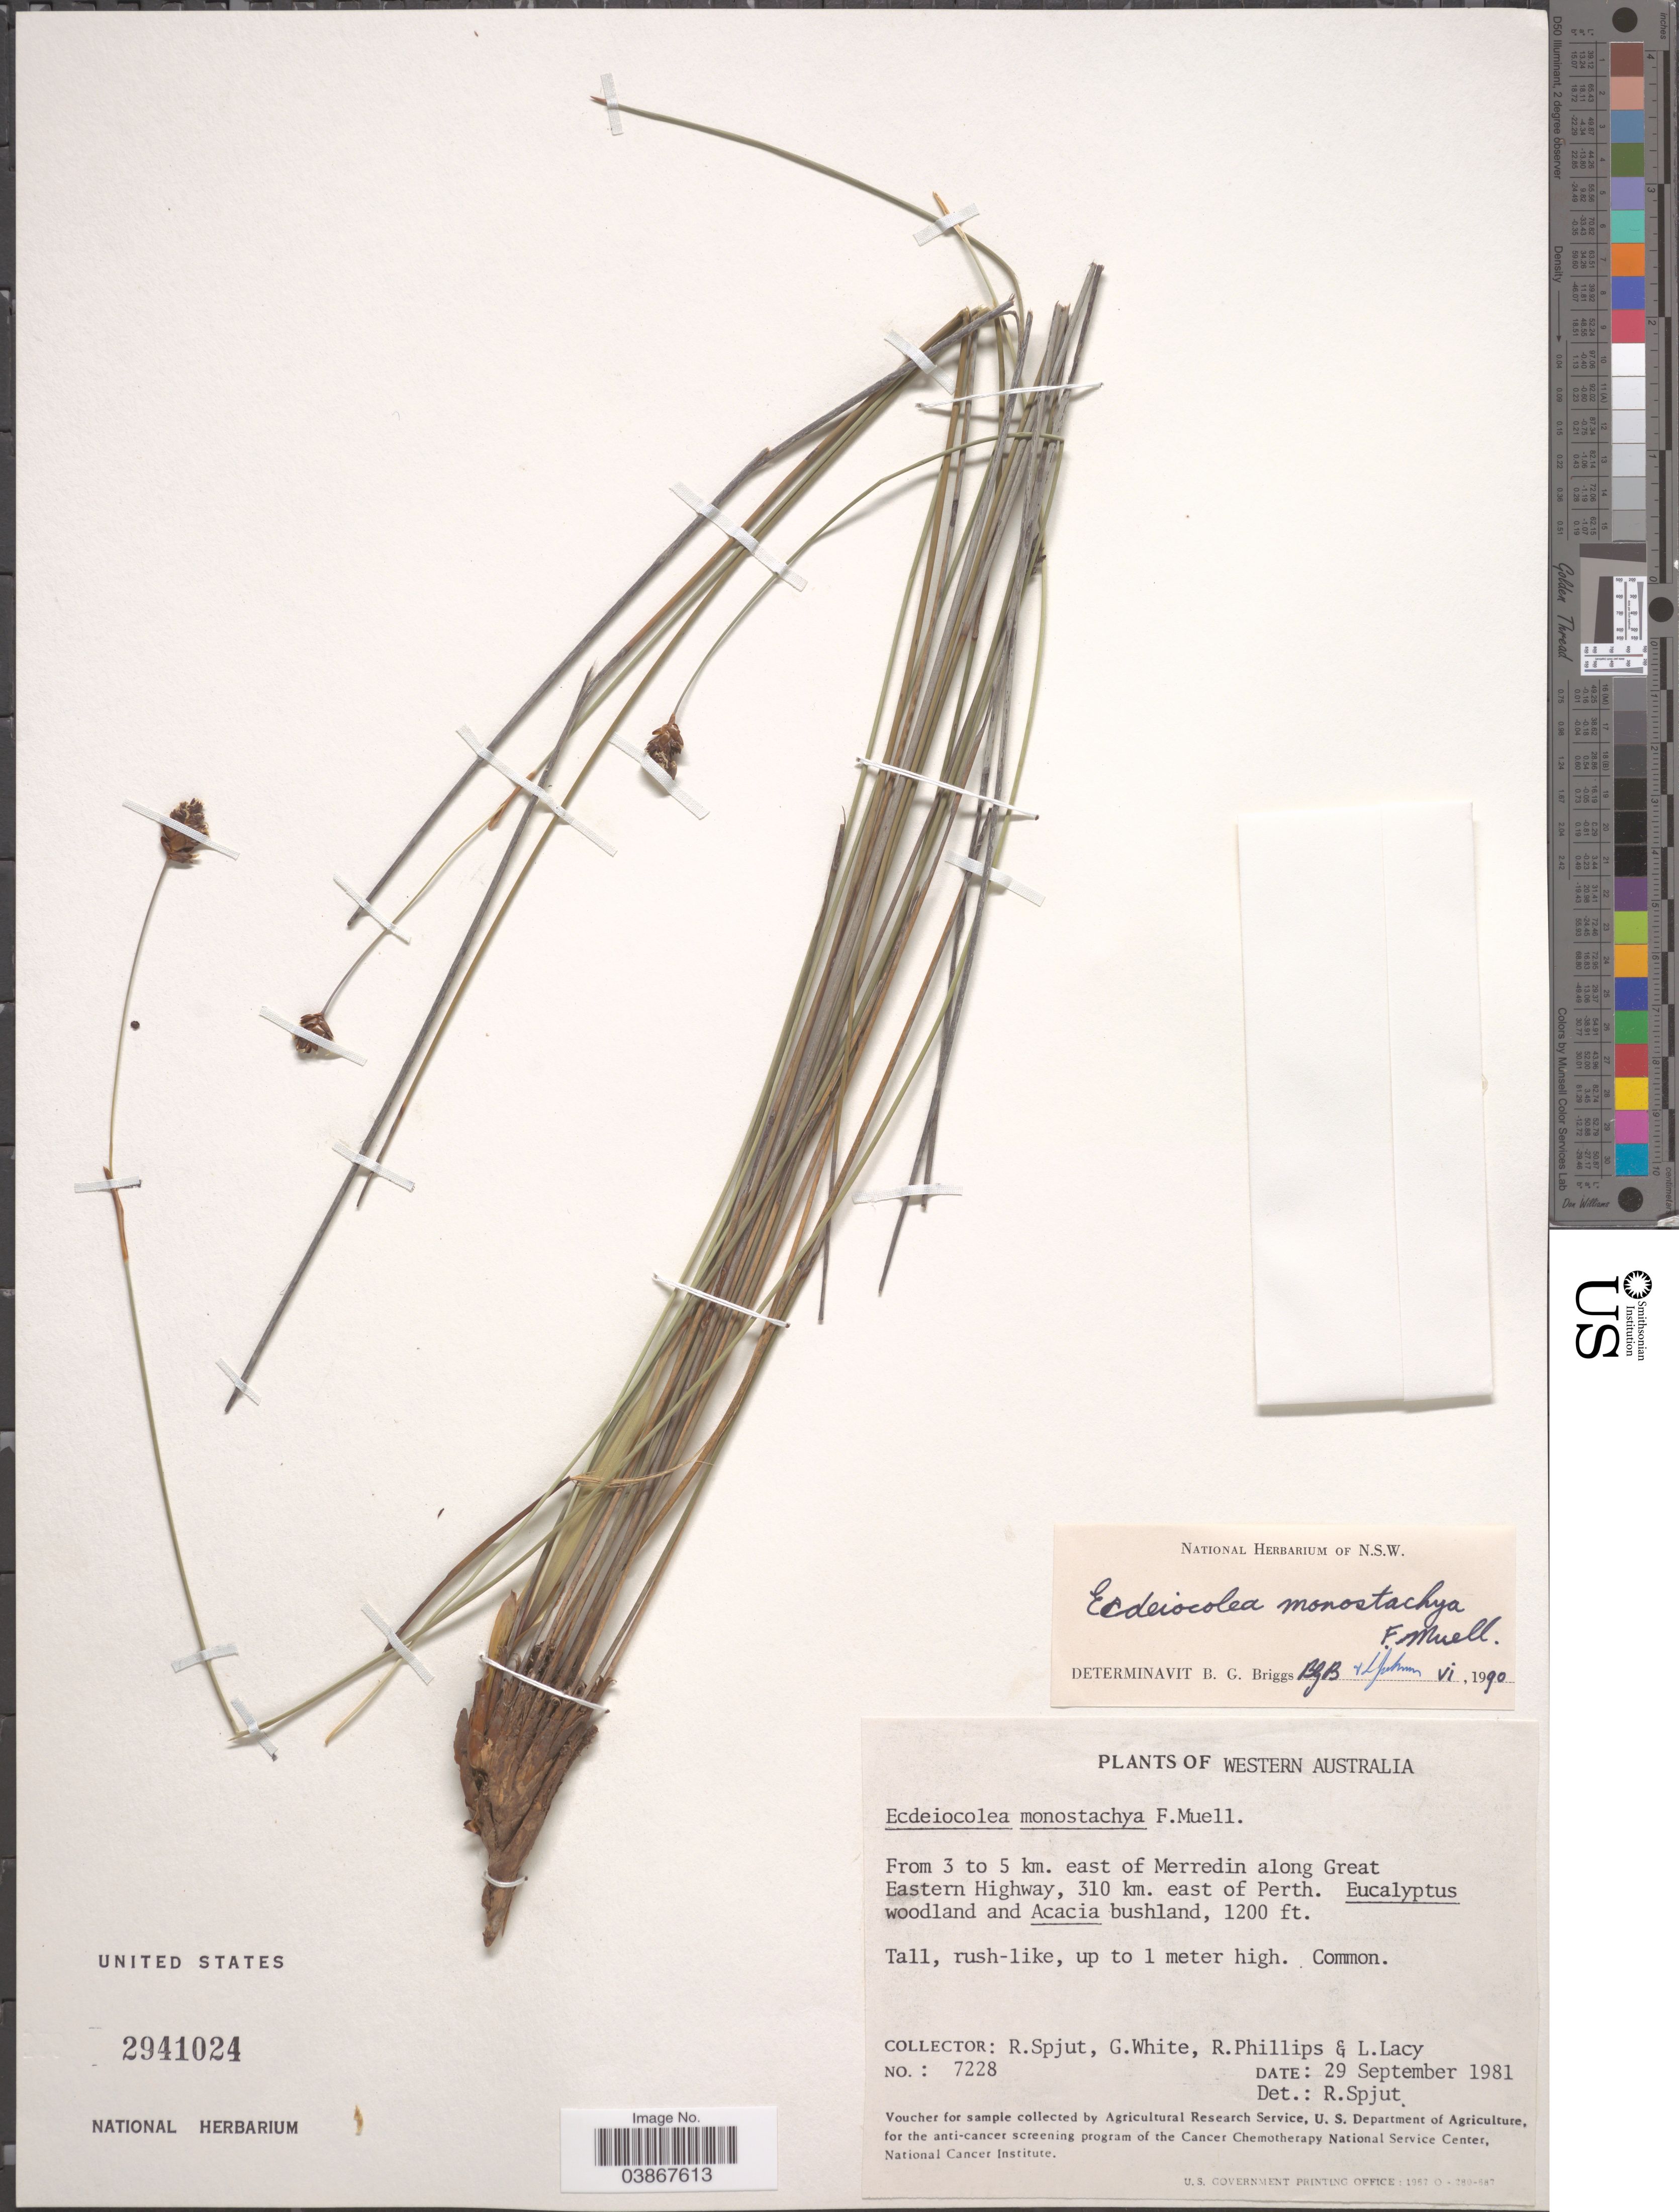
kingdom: Plantae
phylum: Tracheophyta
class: Liliopsida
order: Poales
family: Ecdeiocoleaceae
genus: Ecdeiocolea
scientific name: Ecdeiocolea monostachya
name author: F. Muell.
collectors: R. Spjut, G. White, R. Phillips & L. Lacy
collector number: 7228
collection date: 1981-09-29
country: Australia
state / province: Western Australia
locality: From 3 to 5 km. east of Merredin along Great Eastern Highway, 310 km. east of Perth.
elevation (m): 366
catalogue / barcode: US 2941024